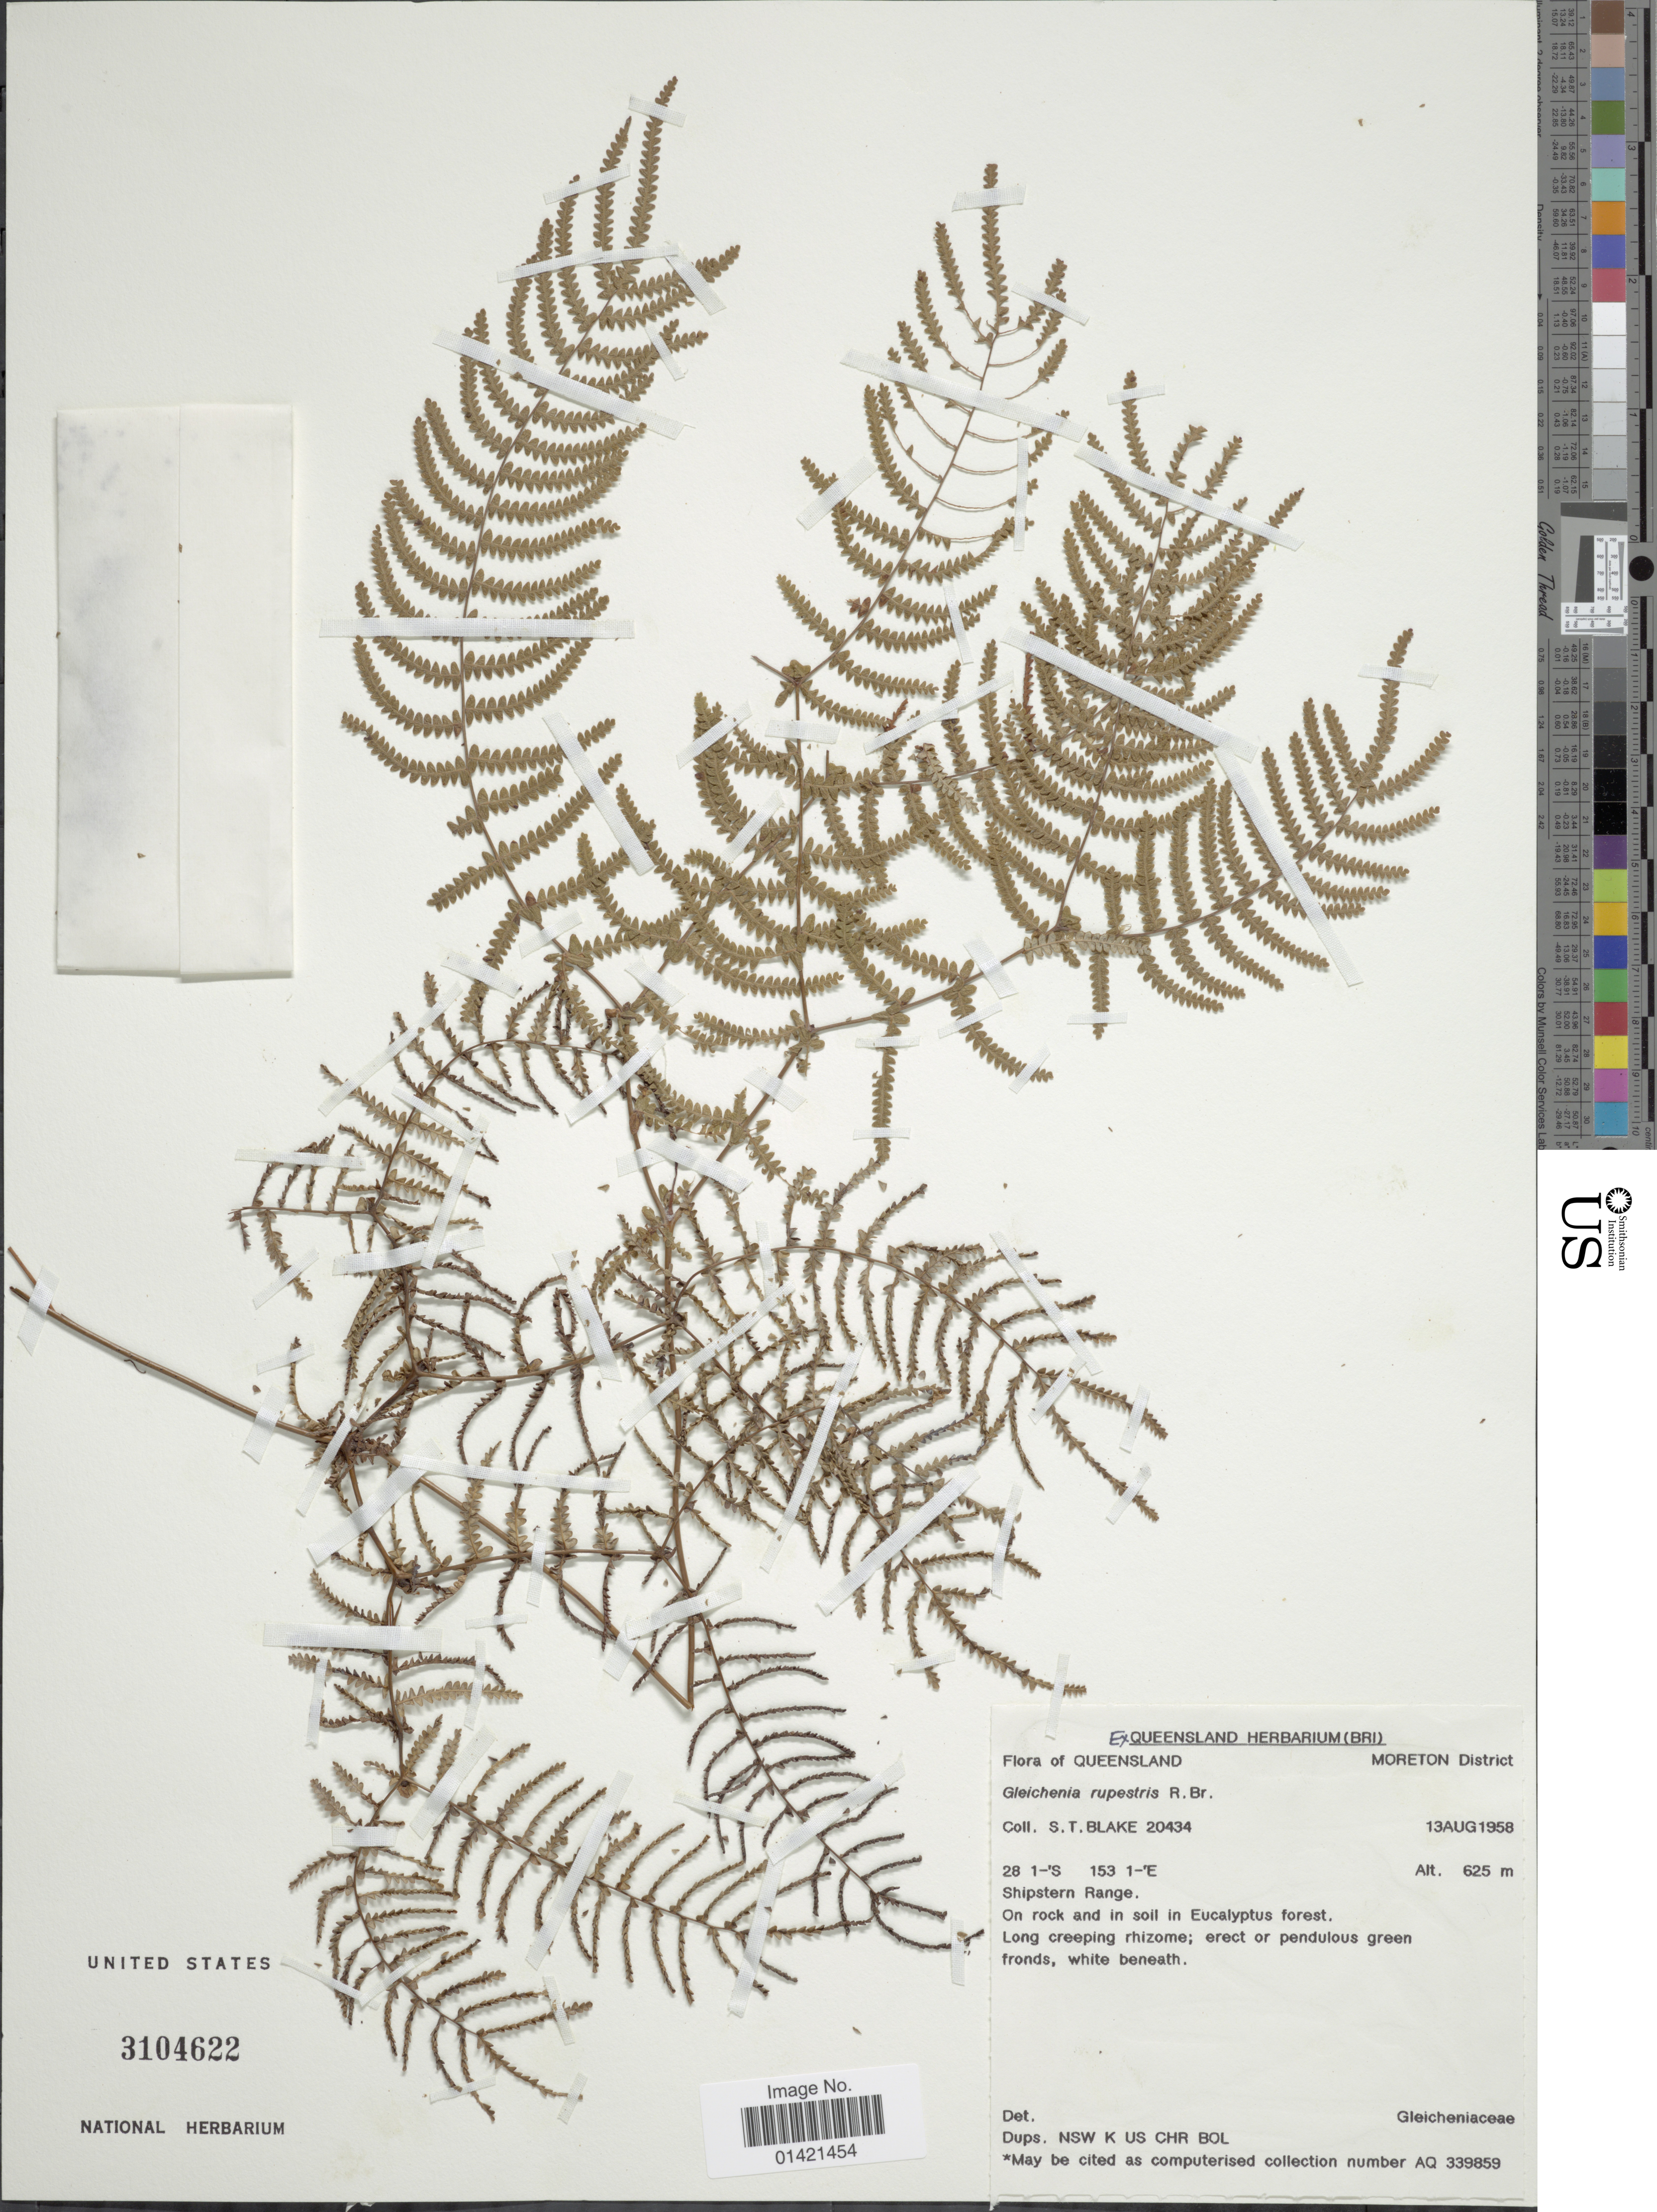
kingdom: Plantae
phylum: Tracheophyta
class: Polypodiopsida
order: Gleicheniales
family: Gleicheniaceae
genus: Gleichenia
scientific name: Gleichenia rupestris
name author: R. Br.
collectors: S. T. Blake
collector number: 20434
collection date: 1958-08-13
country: Australia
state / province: Queensland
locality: Moreton District. Shipstern Range.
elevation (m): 625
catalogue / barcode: US 3104622